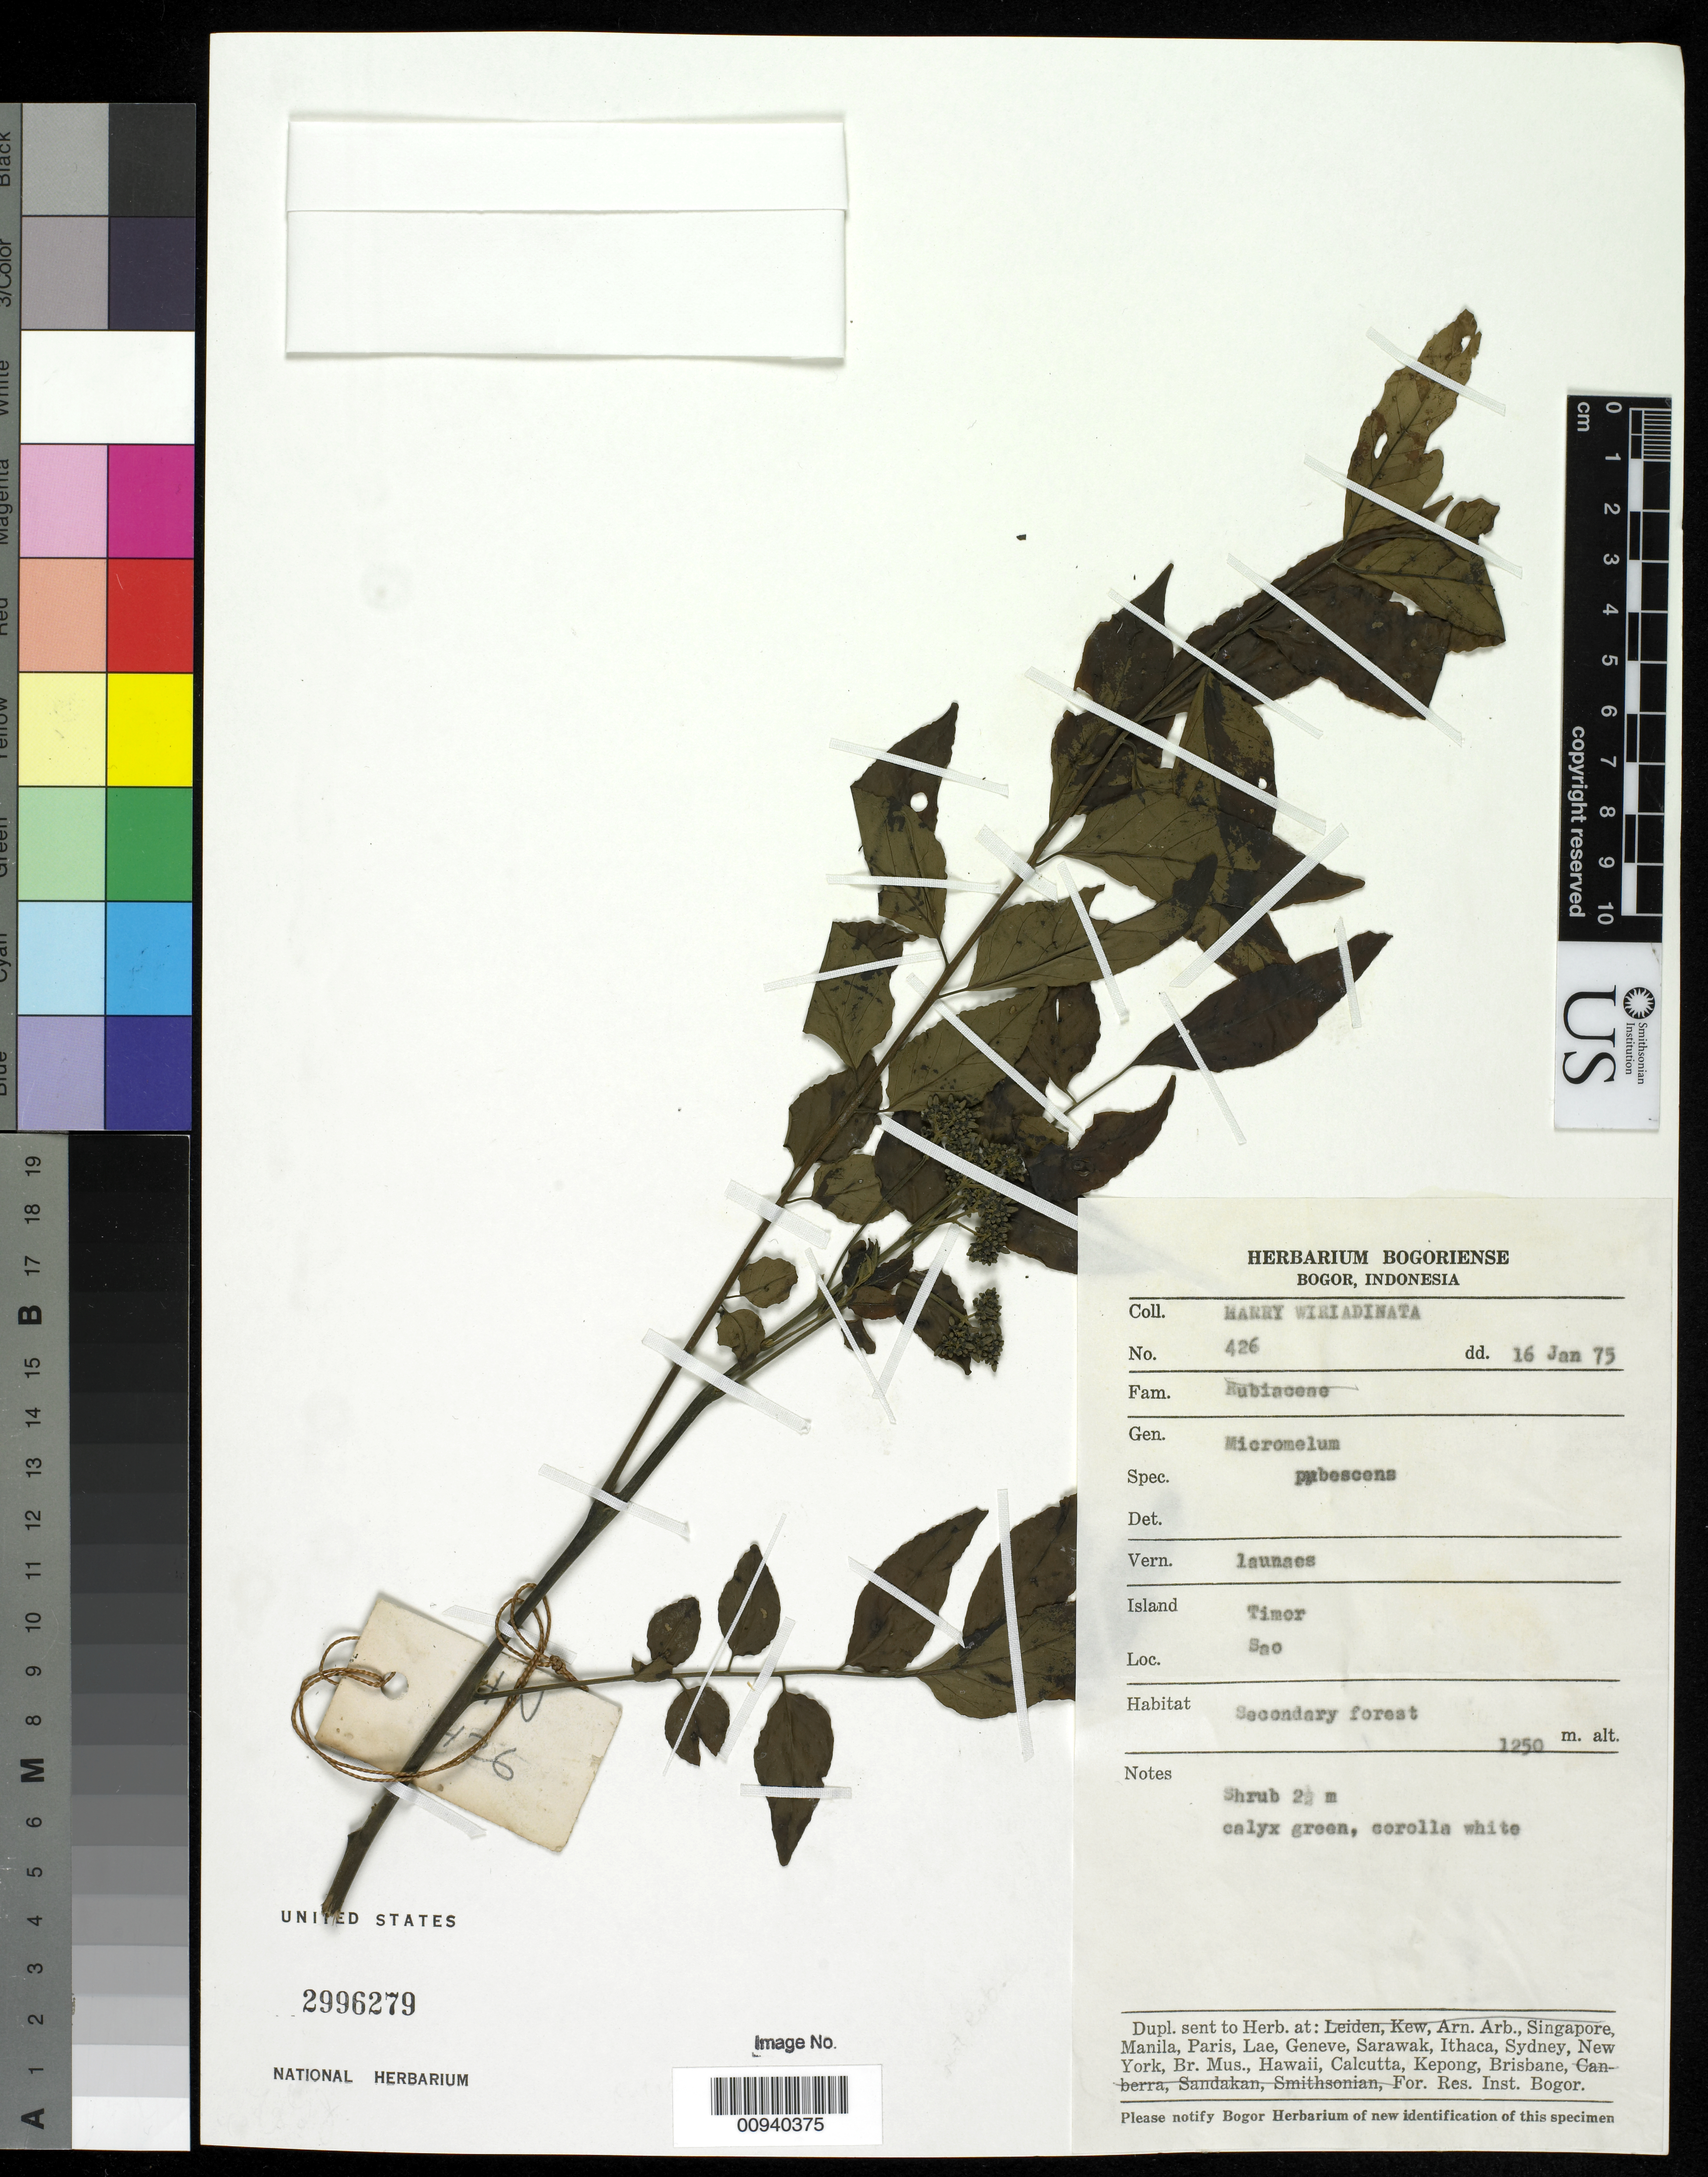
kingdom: Plantae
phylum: Tracheophyta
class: Magnoliopsida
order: Sapindales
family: Rutaceae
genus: Micromelum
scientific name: Micromelum minutum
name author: (G. Forst.) Wight & Arn.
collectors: H. Wiriadinata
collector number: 426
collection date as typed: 16 Jan 1975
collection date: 1975-01-16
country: Indonesia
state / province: Lesser Sunda Is.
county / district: East Nusa Tenggara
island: Timor I.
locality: Sao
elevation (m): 1250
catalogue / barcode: US 2996279